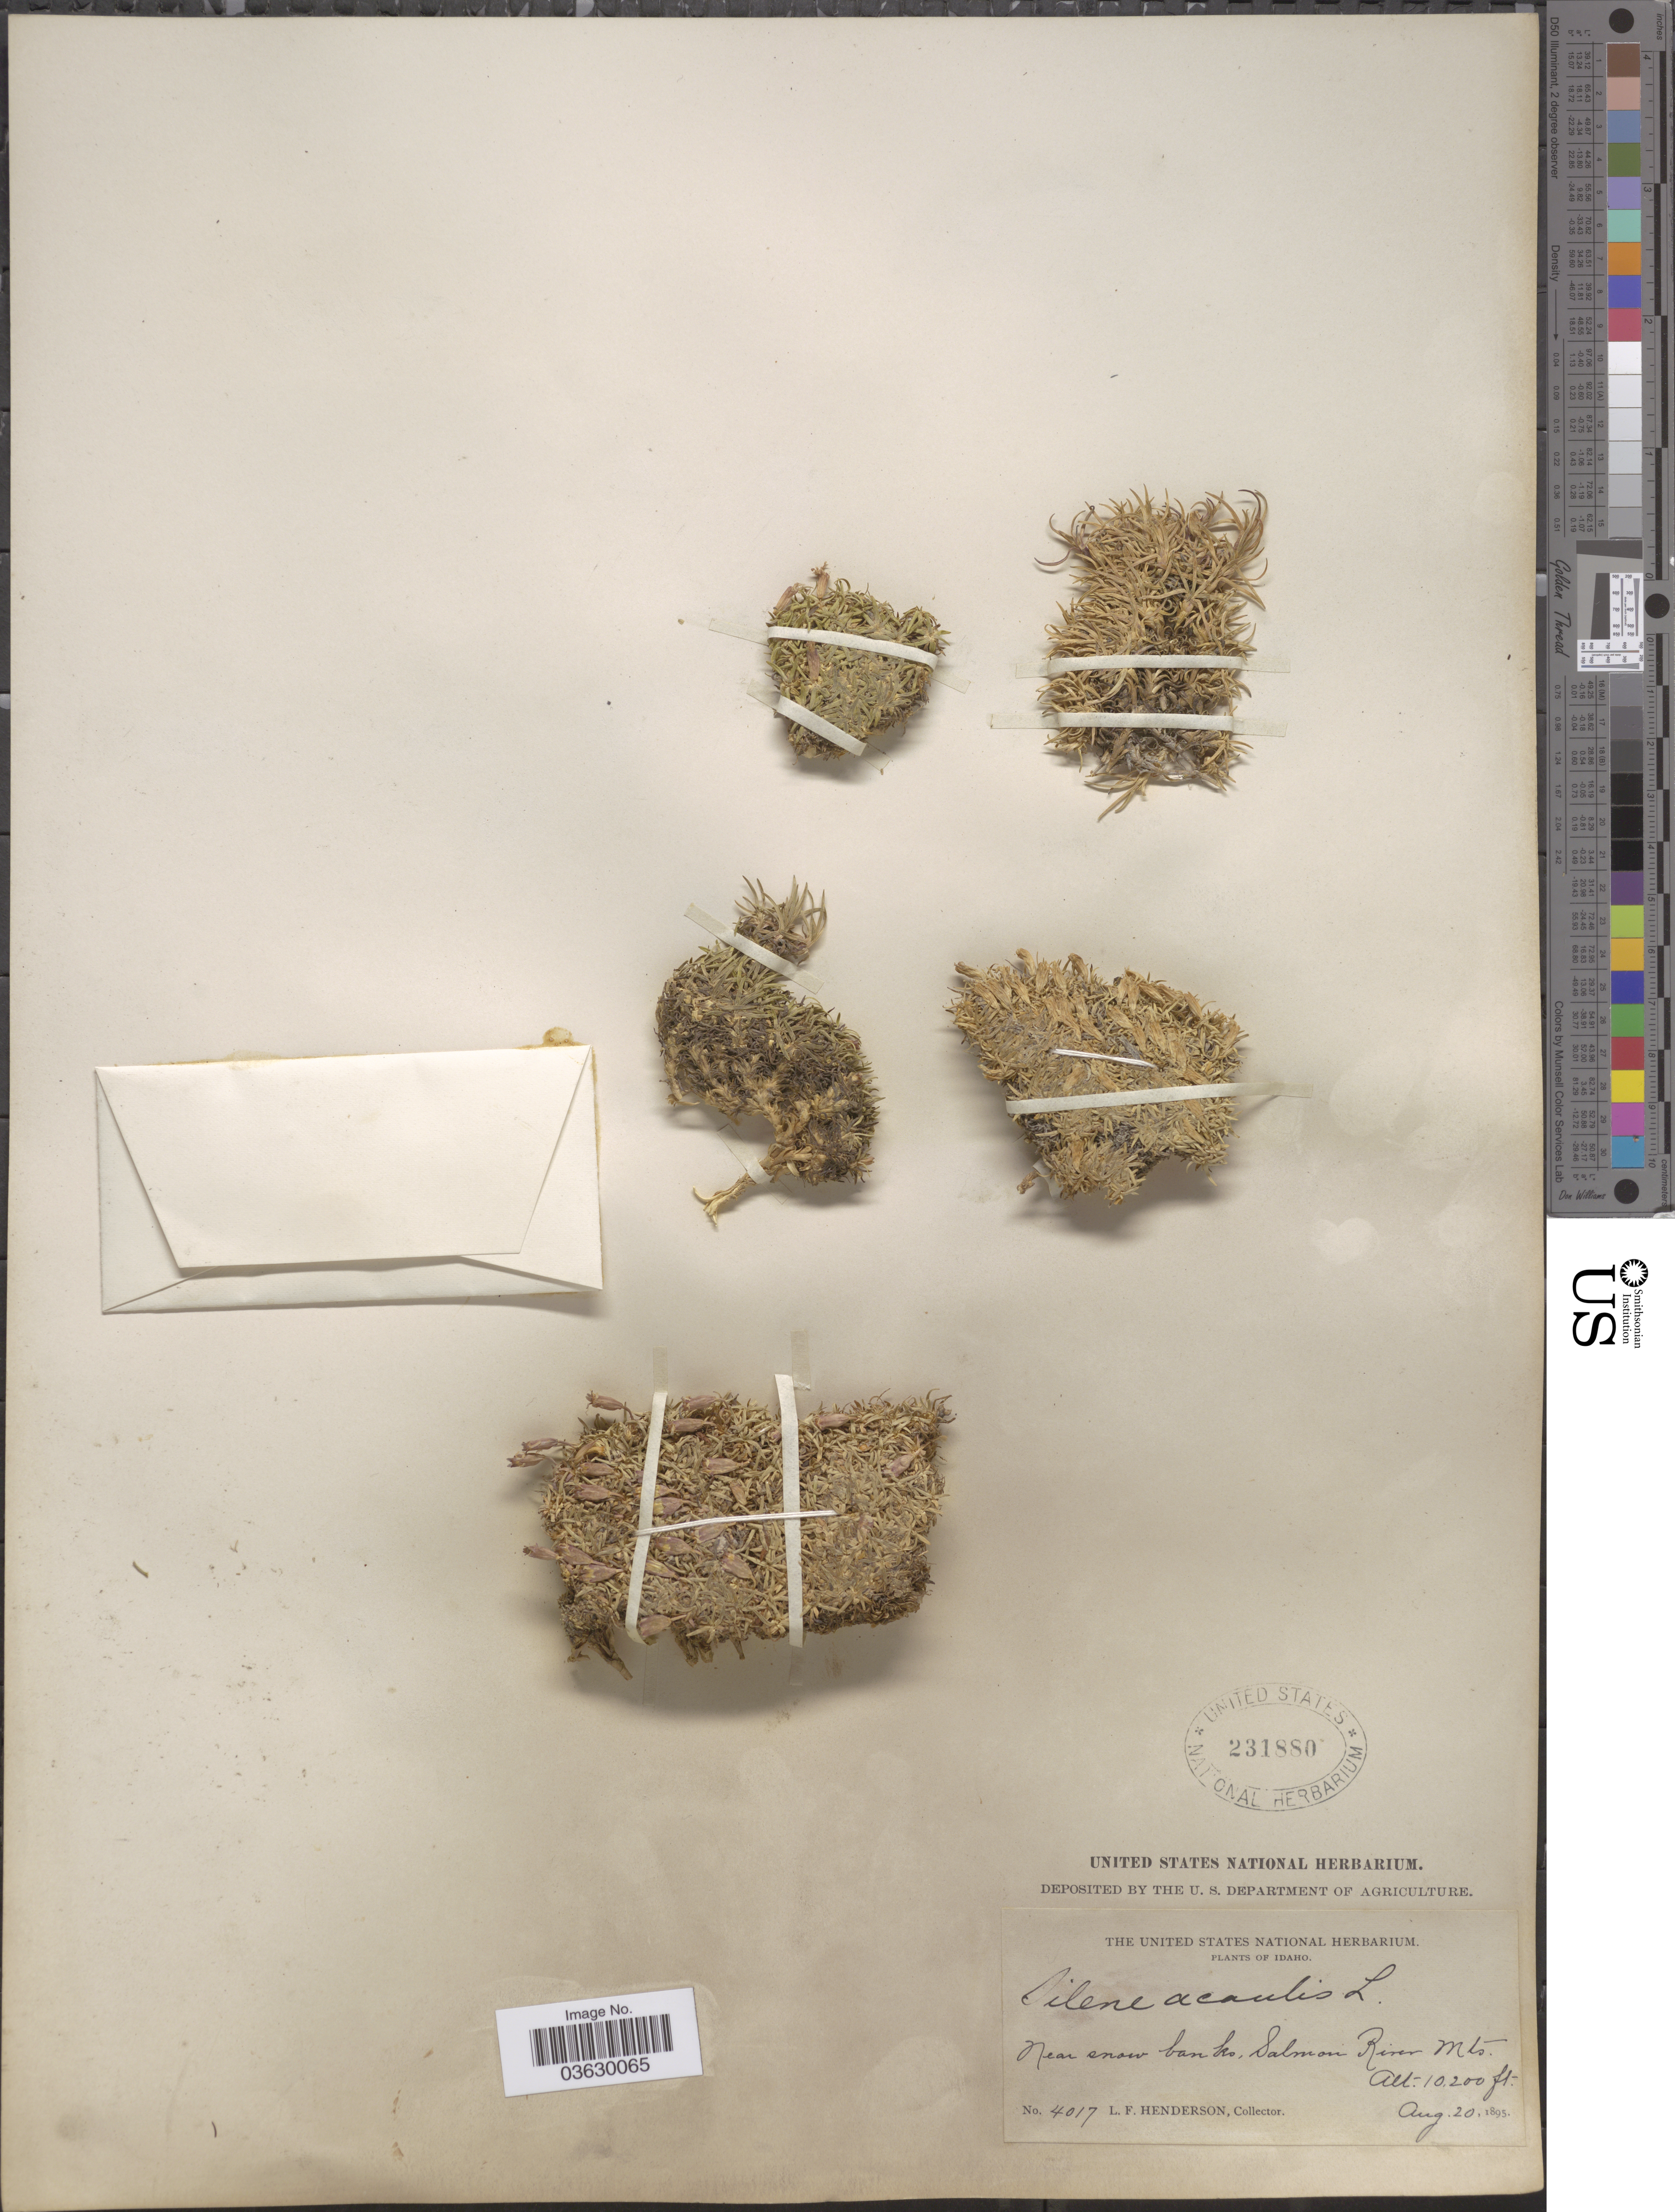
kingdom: Plantae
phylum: Tracheophyta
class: Magnoliopsida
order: Caryophyllales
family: Caryophyllaceae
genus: Silene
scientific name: Silene acaulis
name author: (L.) Jacq.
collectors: L. Henderson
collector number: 4017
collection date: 1895-08-20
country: United States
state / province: Idaho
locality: Near snow banks, Salmon River Mts.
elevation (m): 3109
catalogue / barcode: US 231880